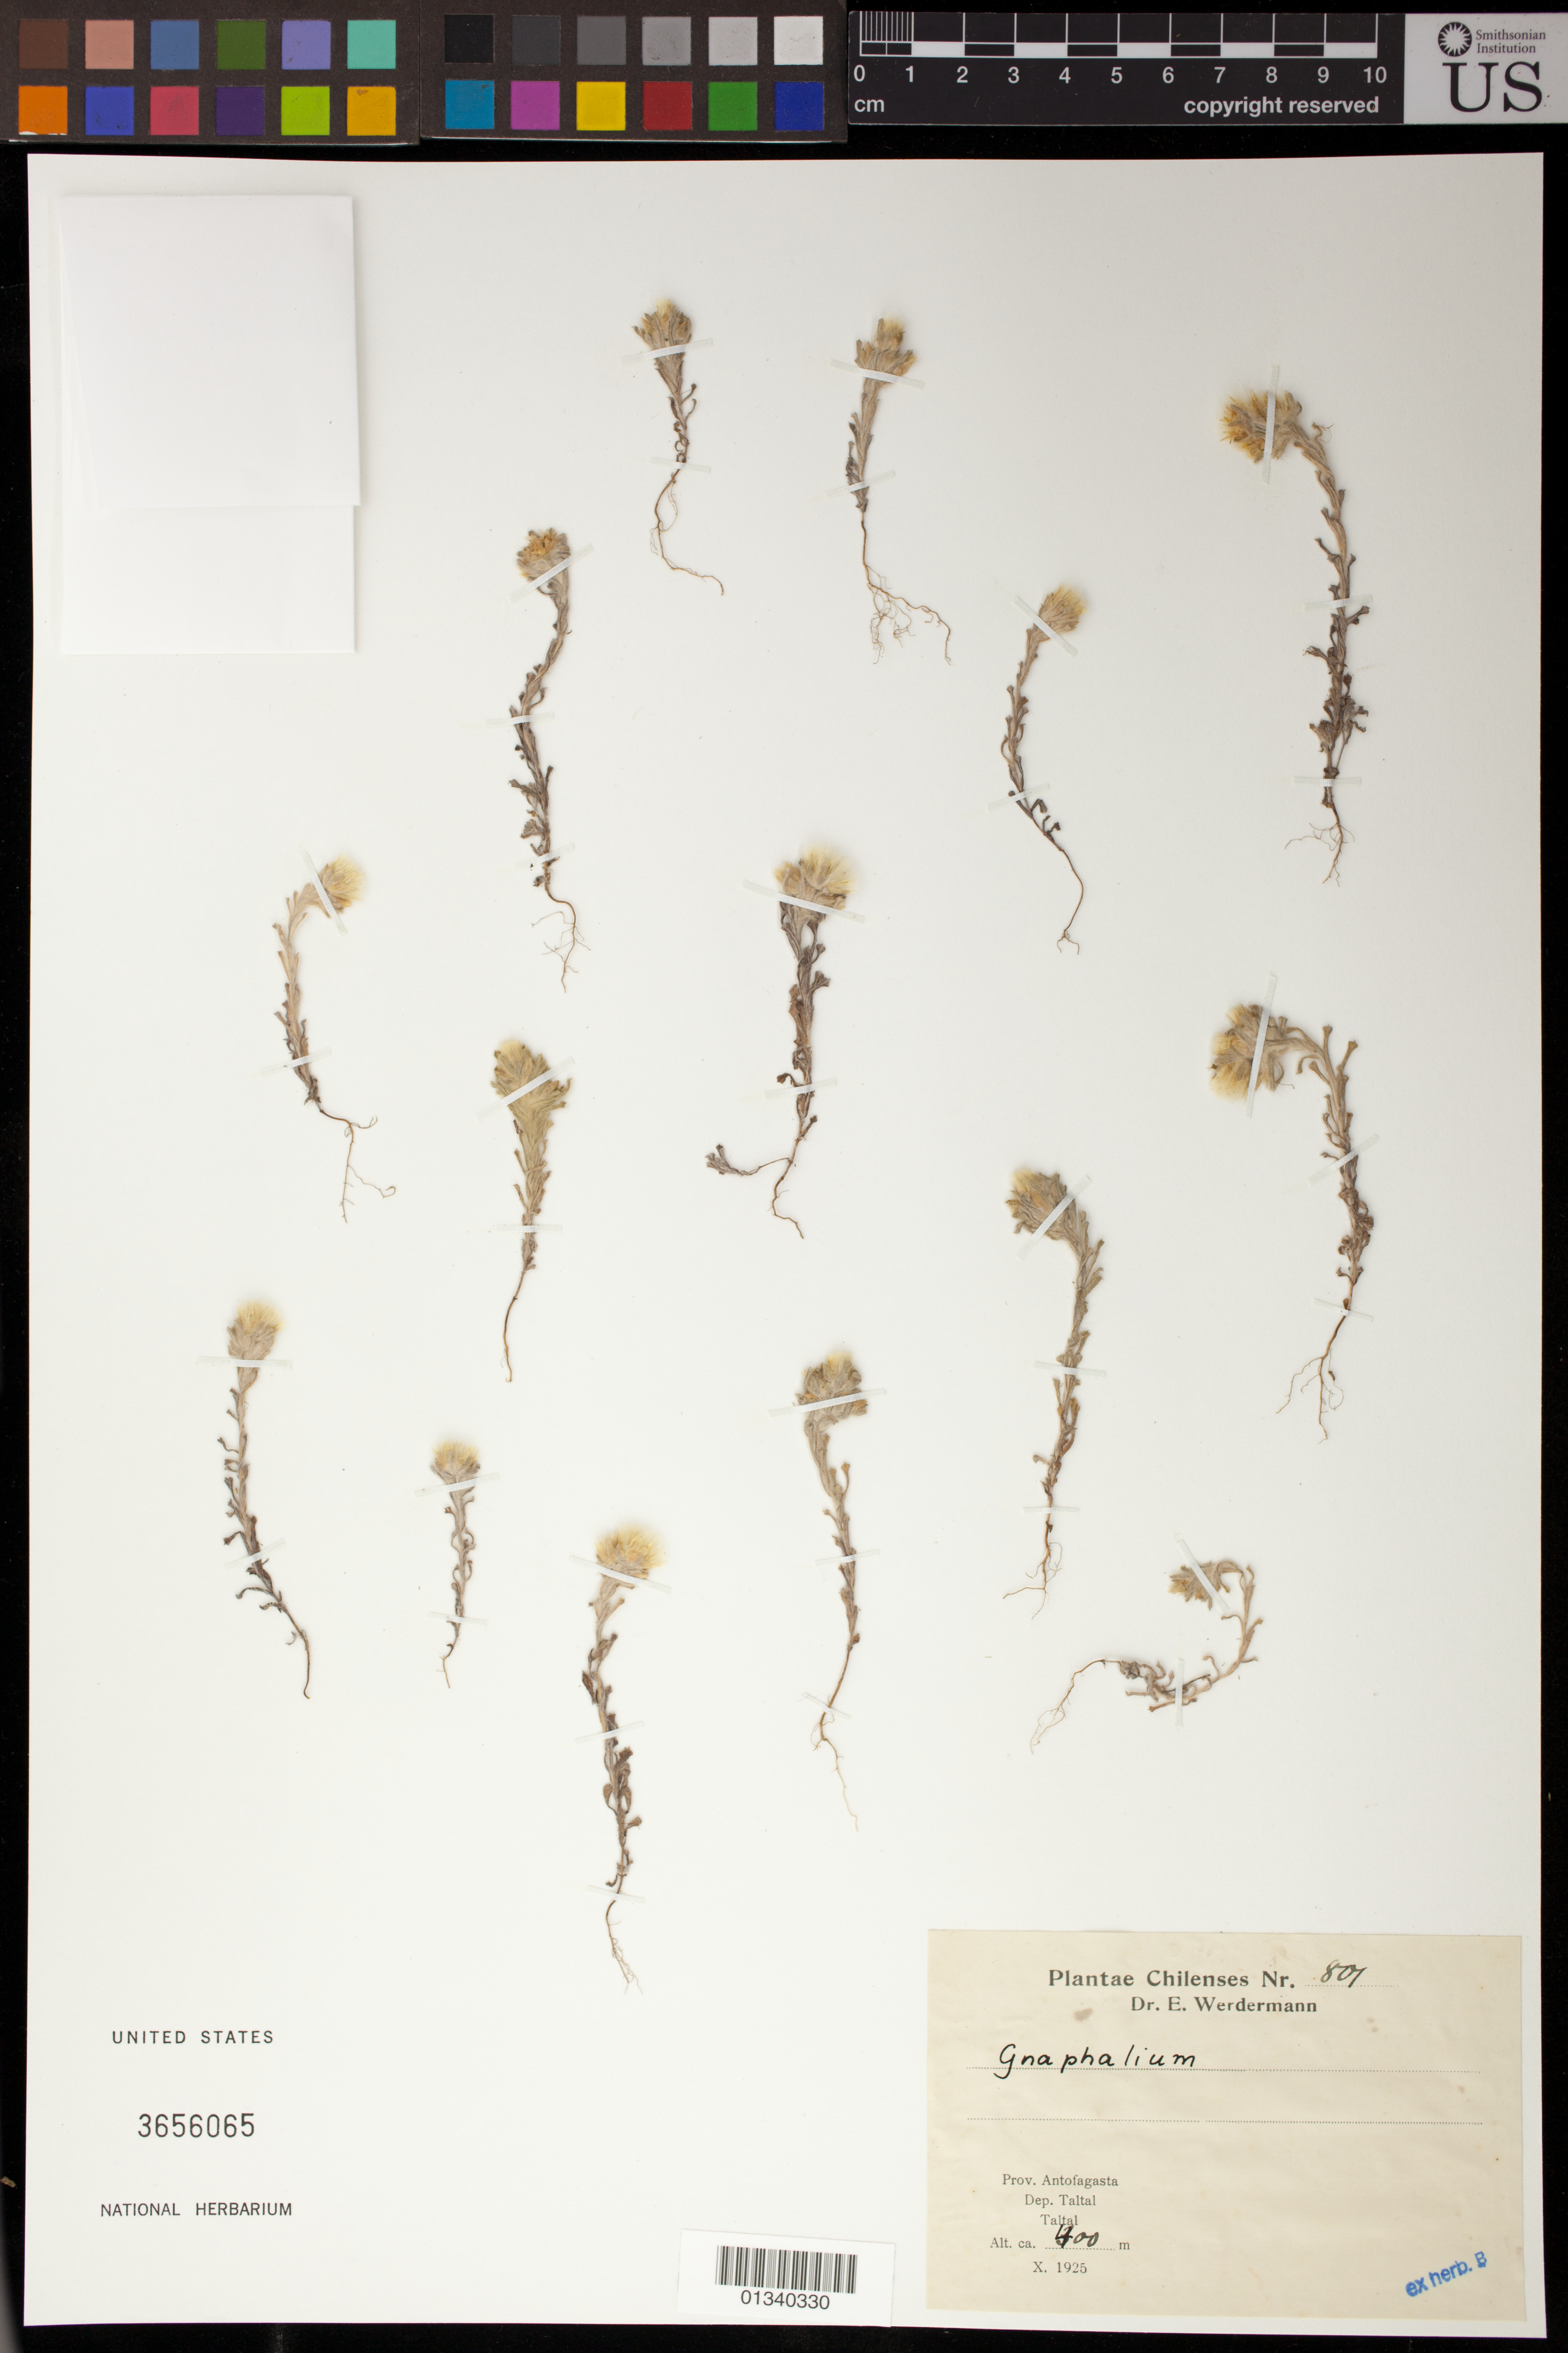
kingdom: Plantae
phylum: Tracheophyta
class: Magnoliopsida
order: Asterales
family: Asteraceae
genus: Gnaphalium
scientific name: Gnaphalium sp.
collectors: E. Werdermann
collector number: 801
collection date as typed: Oct 1925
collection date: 1925-10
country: Chile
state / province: Antofagasta (II)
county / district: Taltal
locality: Taltal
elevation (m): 400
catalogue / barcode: US 3656065